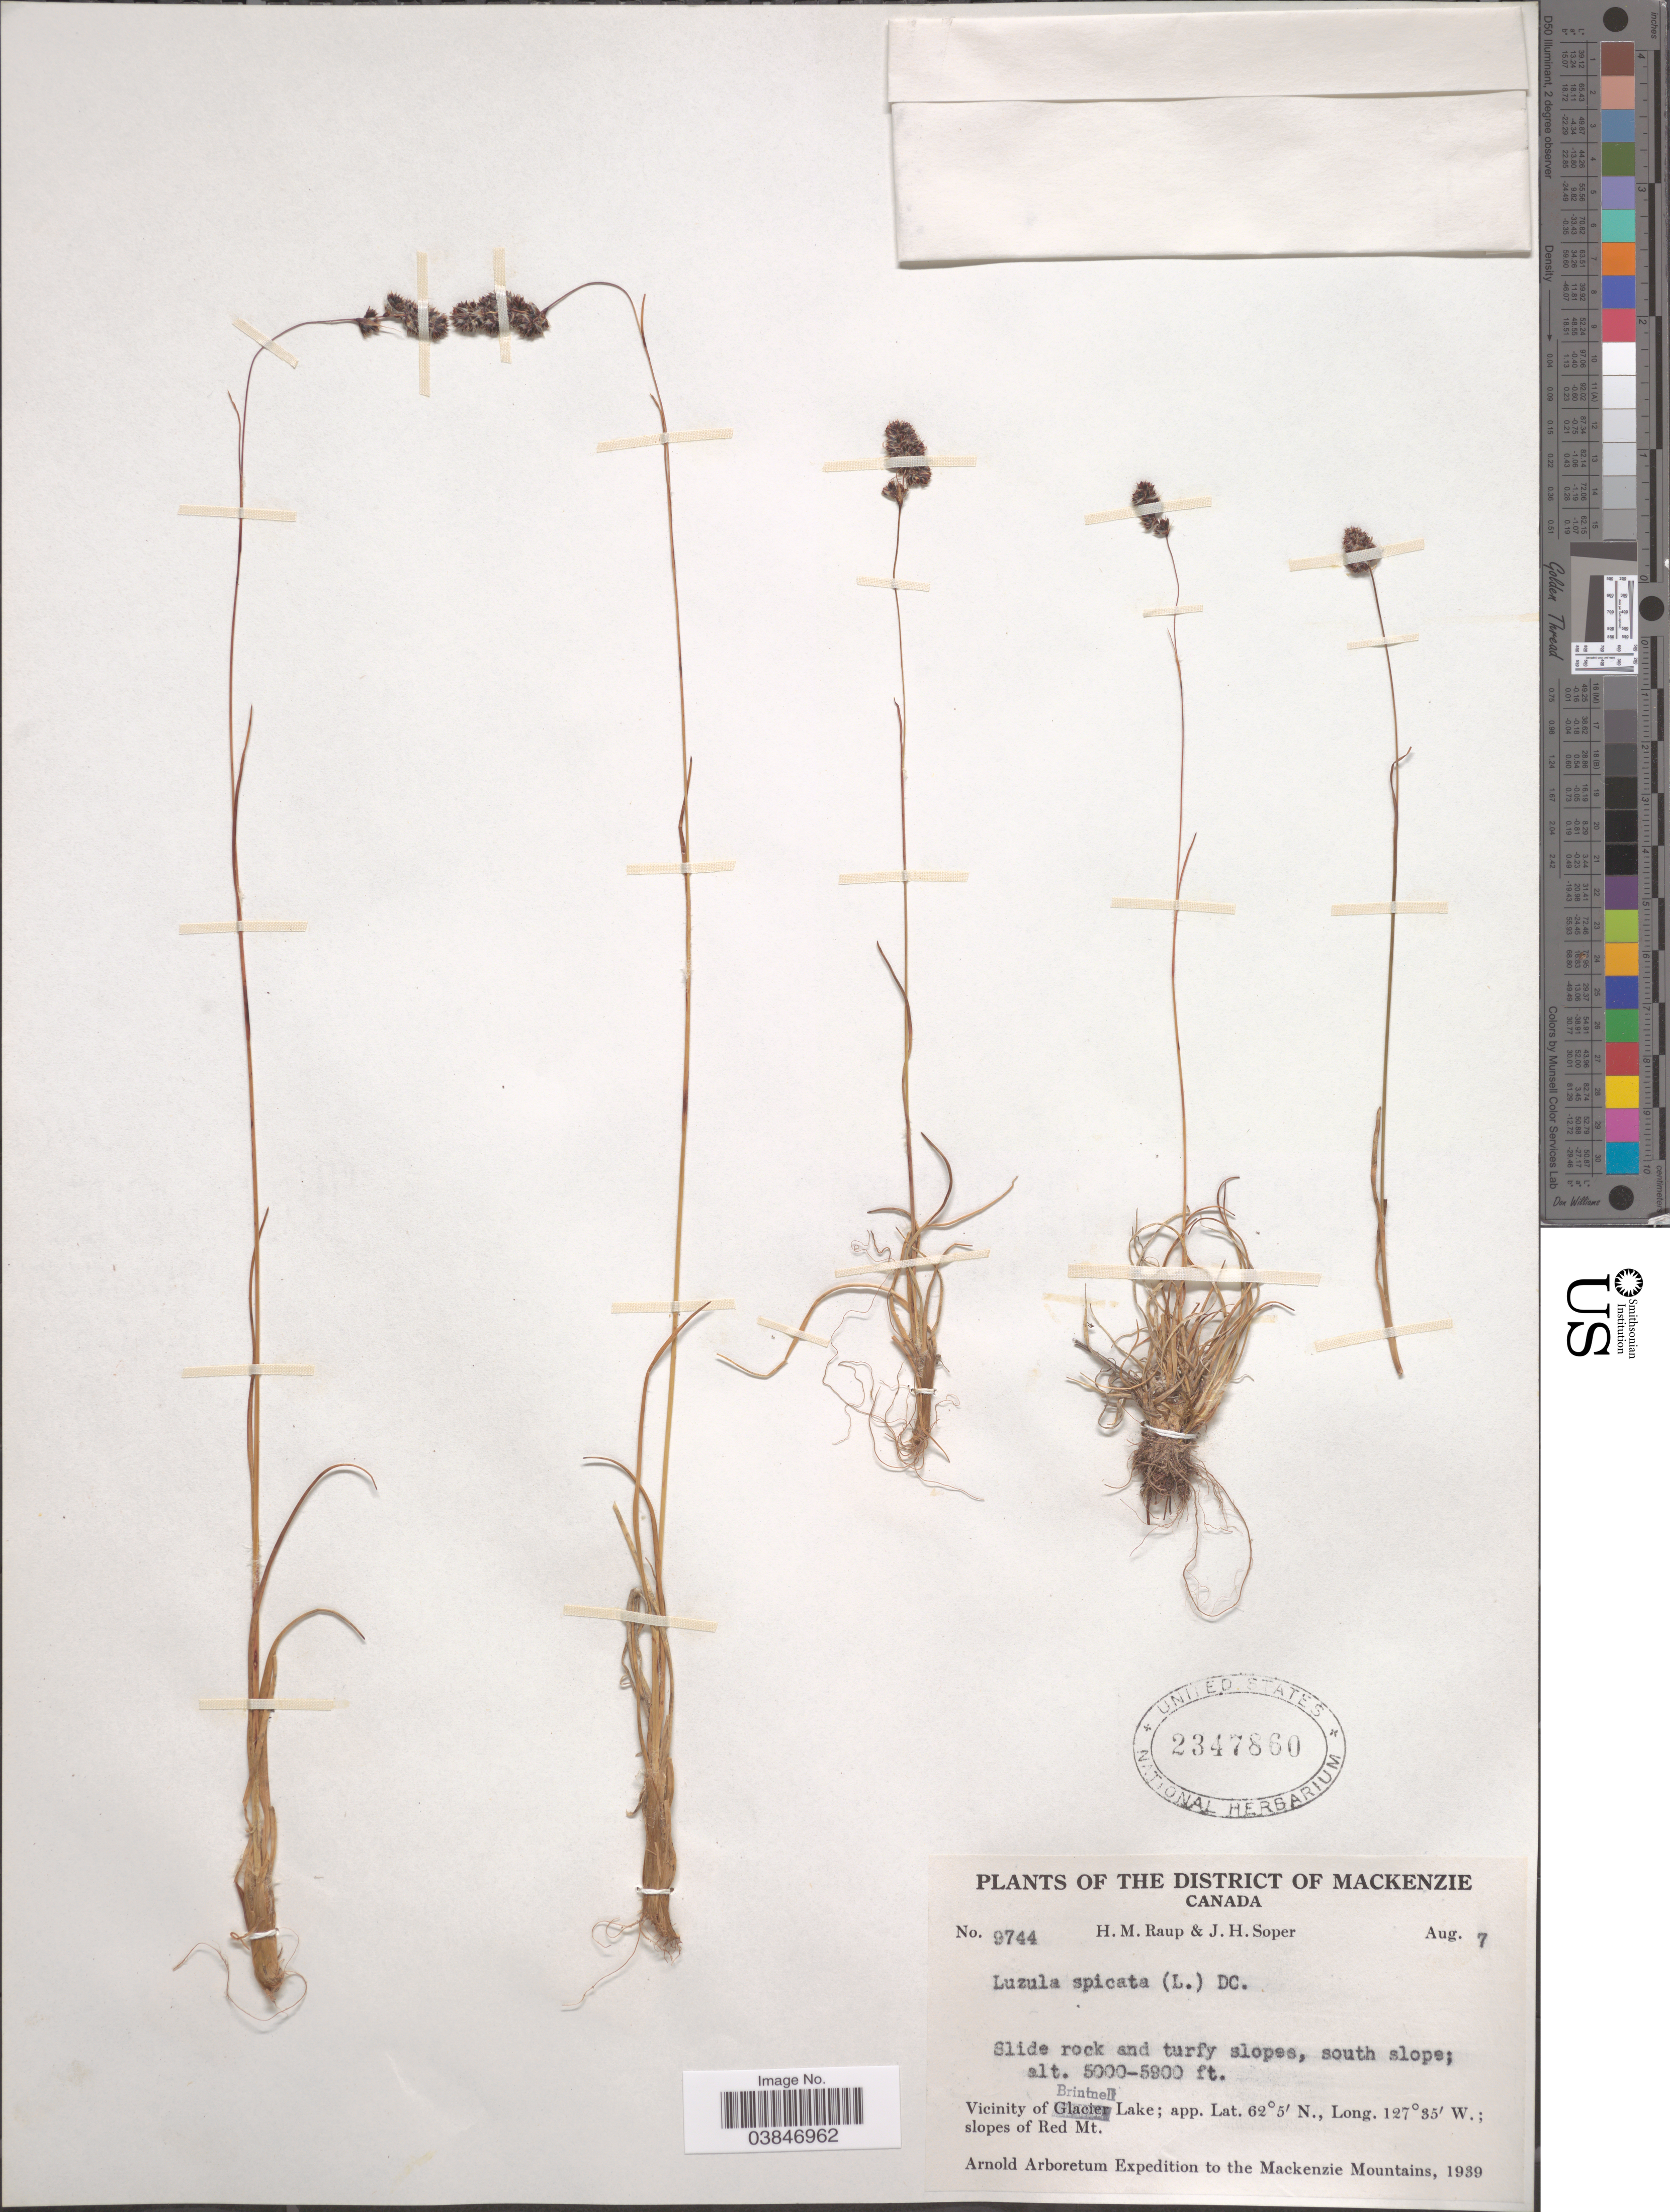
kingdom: Plantae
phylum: Tracheophyta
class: Liliopsida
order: Poales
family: Juncaceae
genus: Luzula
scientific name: Luzula spicata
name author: (L.) DC.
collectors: H. Raup & J. H. Soper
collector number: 9744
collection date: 1939-08-07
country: Canada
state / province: Alberta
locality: The District of Mackenzie. Vicinity of Brintnell Lake; slopes of Red Mt. Mackenzie Mountains.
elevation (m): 1524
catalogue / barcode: US 2347860